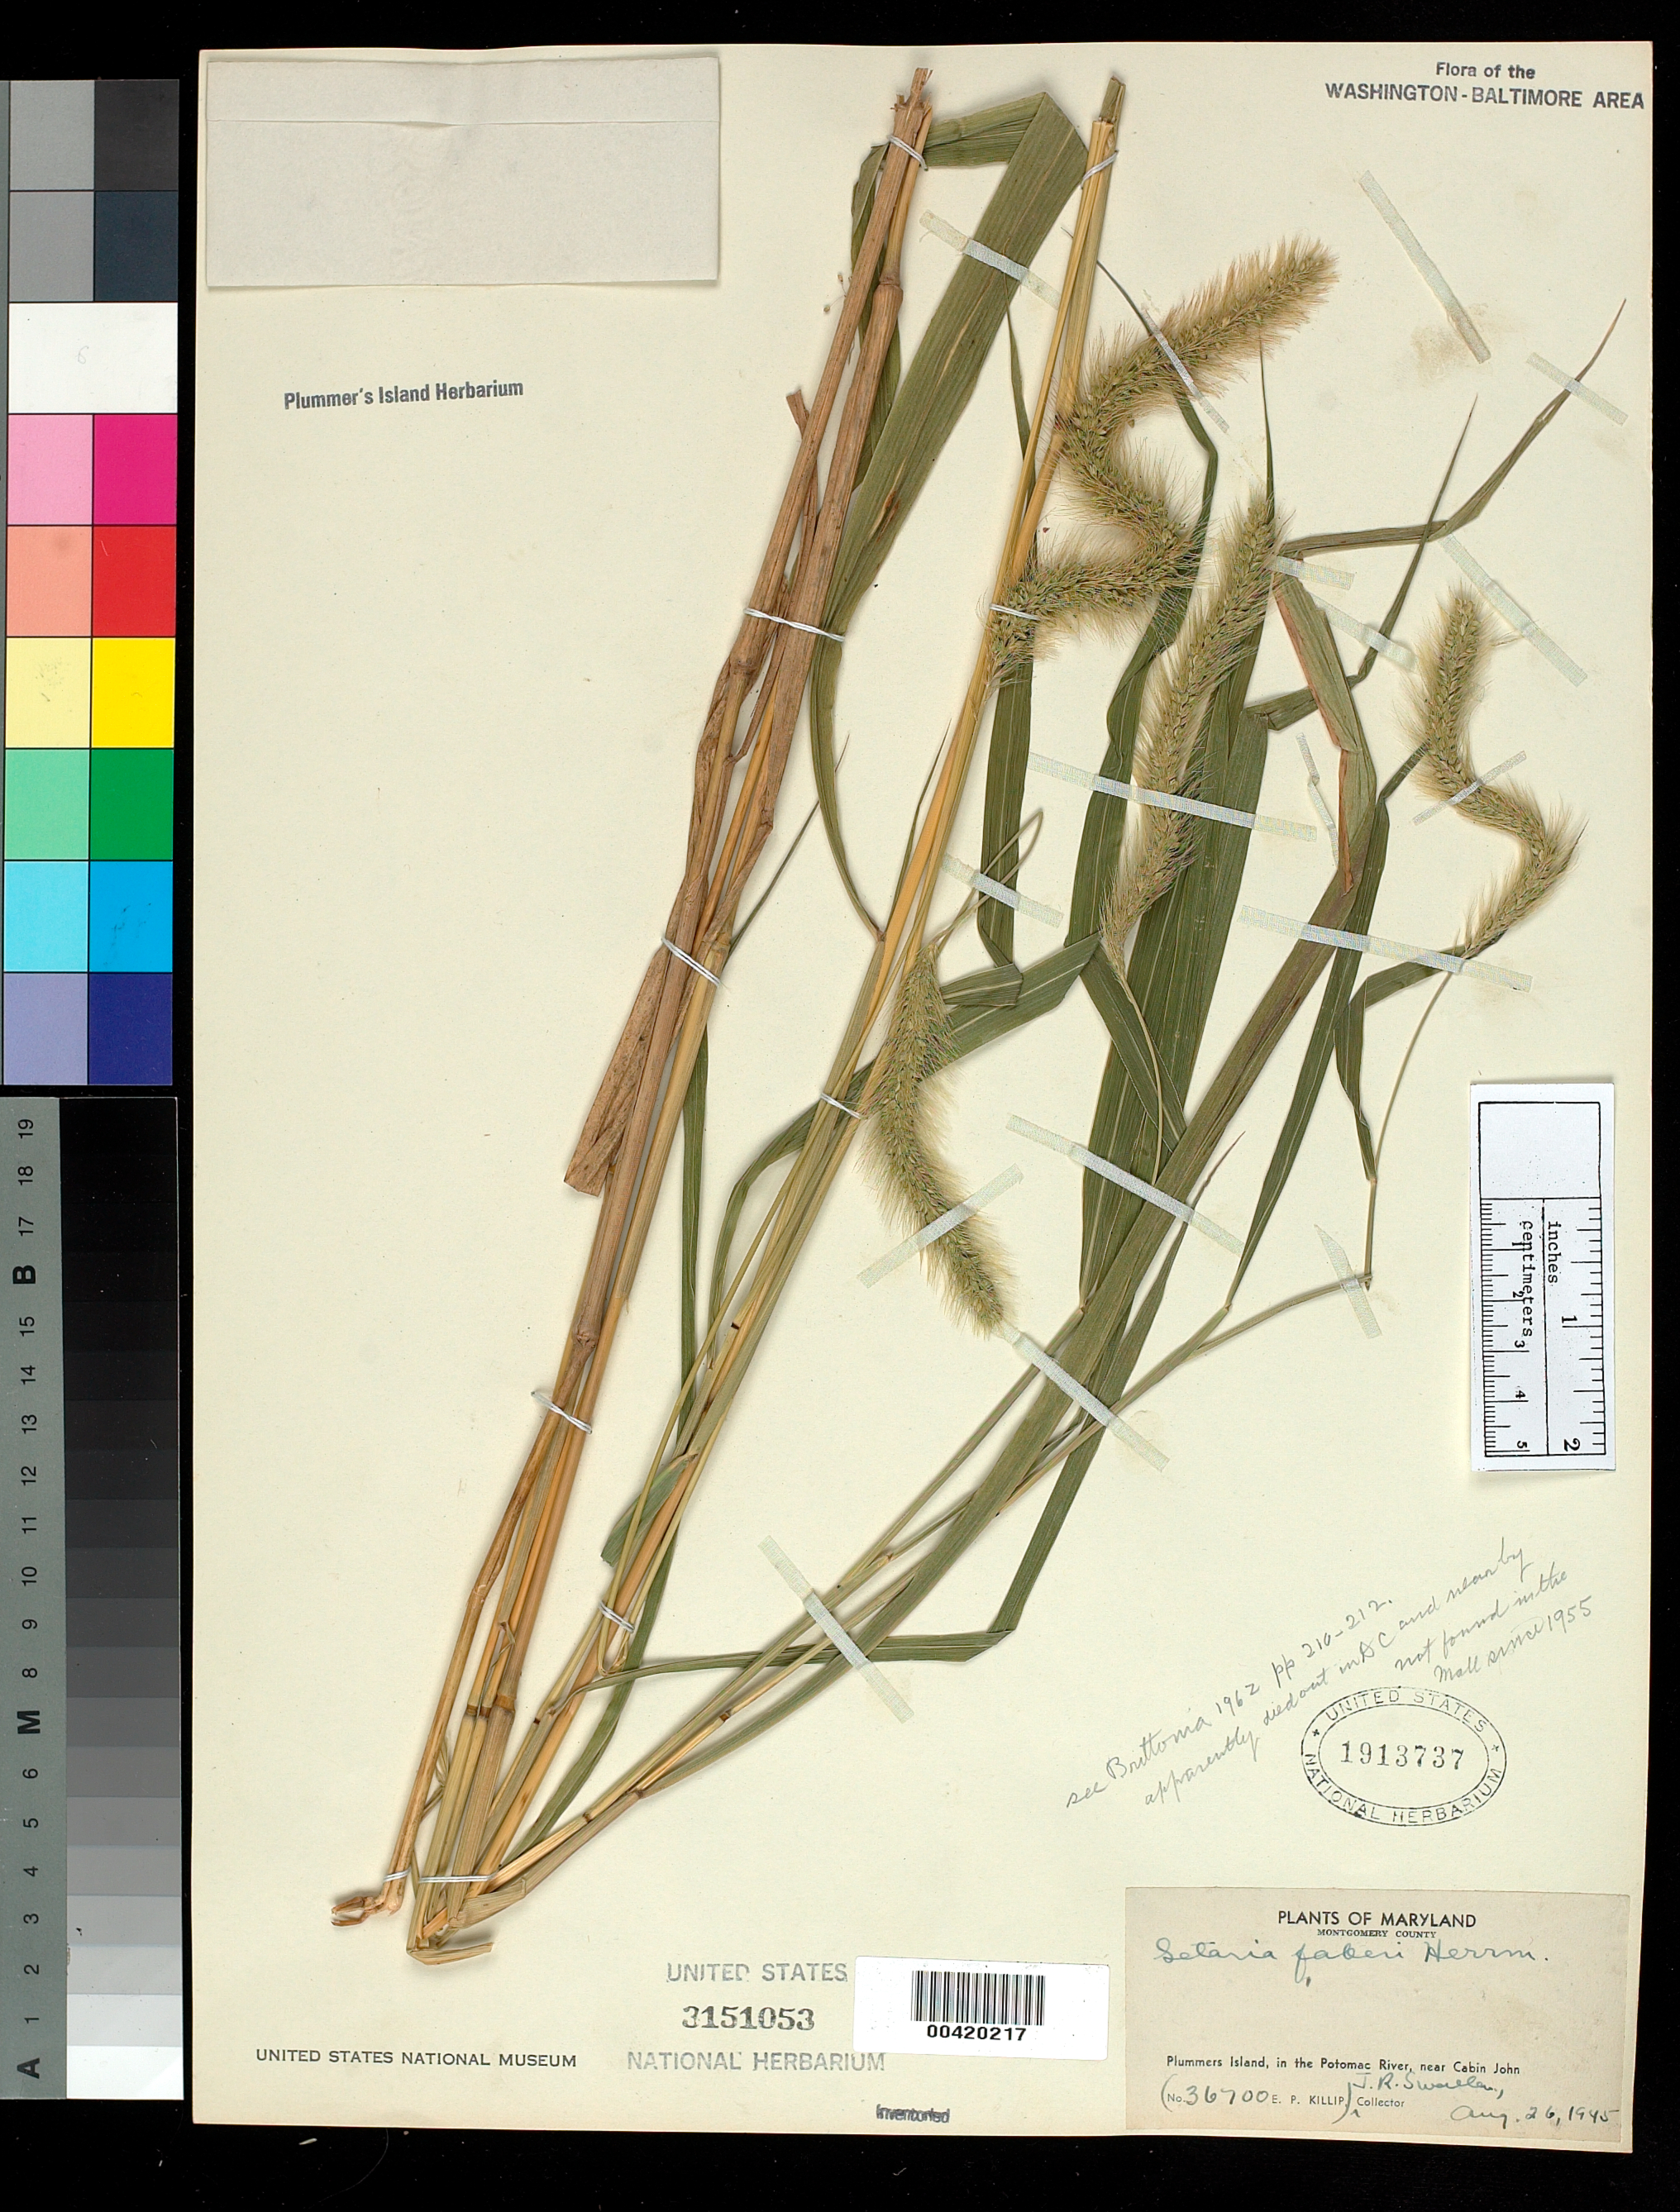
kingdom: Plantae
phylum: Tracheophyta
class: Liliopsida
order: Poales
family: Poaceae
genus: Setaria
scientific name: Setaria faberi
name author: R.A.W. Herrm.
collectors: E. P. Killip & J. R. Swallen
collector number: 36700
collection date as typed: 26 Aug 1945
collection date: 1945-08-26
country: United States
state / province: Maryland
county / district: Montgomery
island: Plummers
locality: Plummer's Island C. & O. Canal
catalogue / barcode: US 3151053